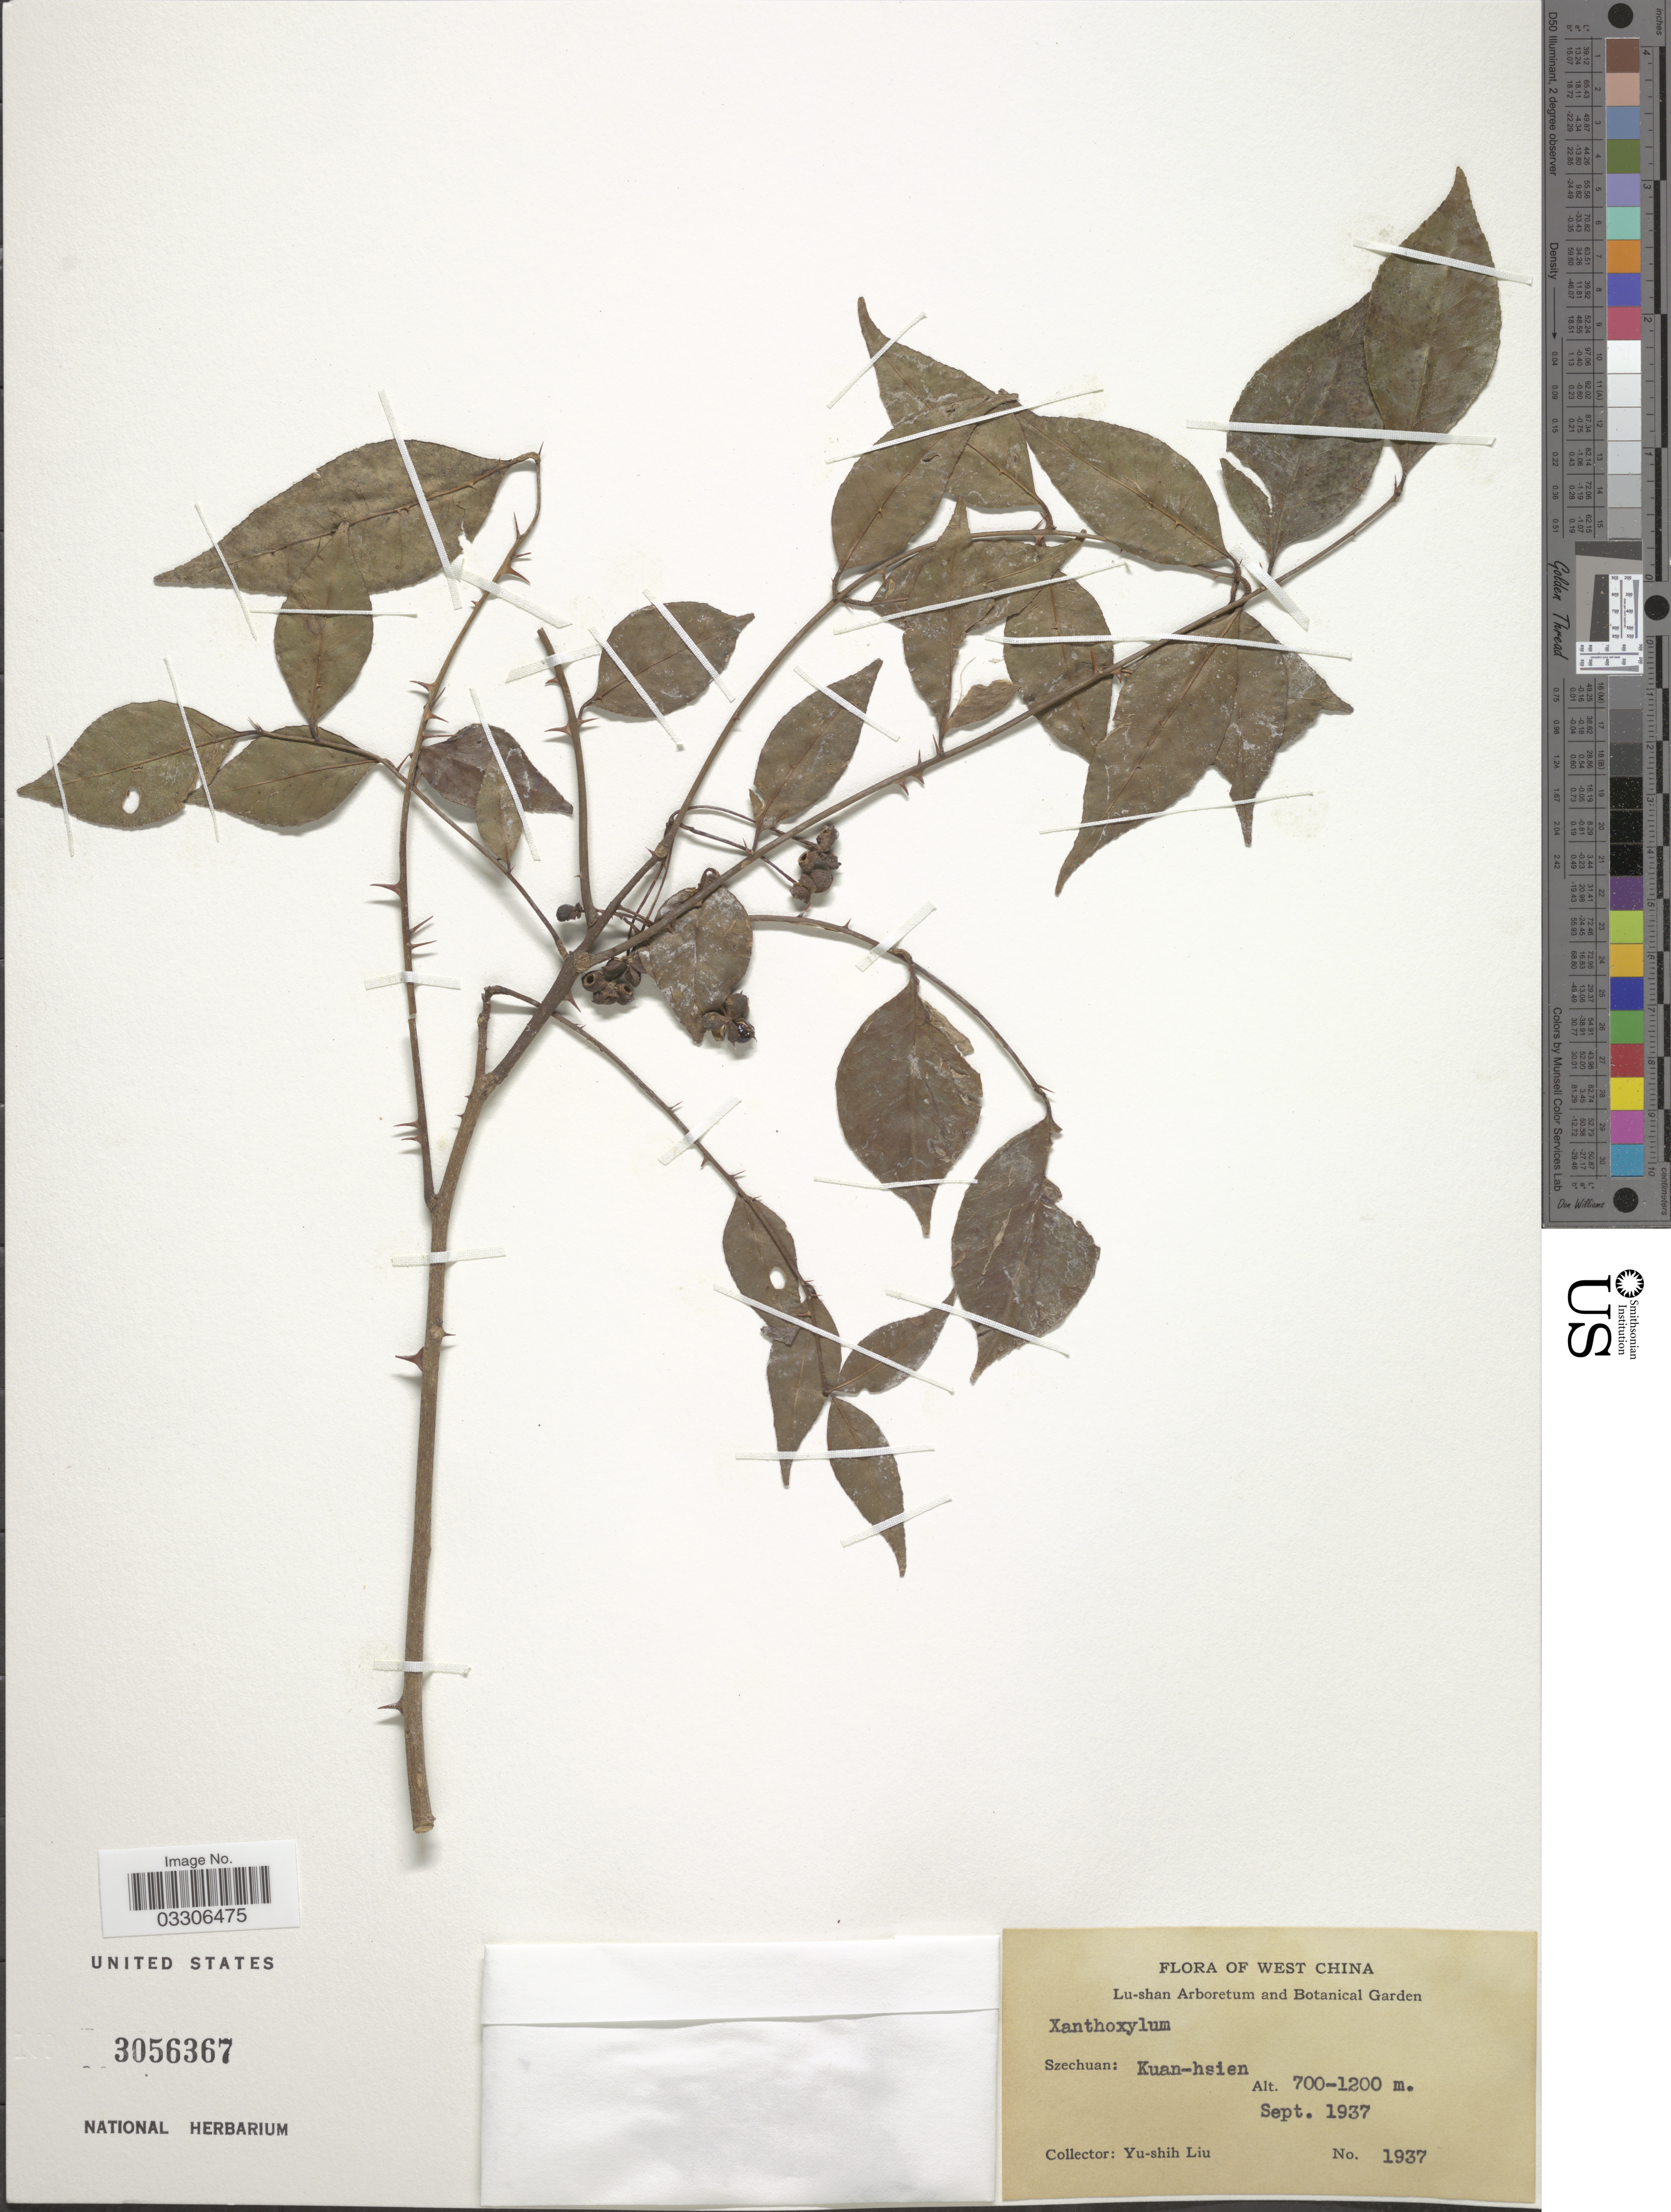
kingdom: Plantae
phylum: Tracheophyta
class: Magnoliopsida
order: Sapindales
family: Rutaceae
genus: Zanthoxylum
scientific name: Zanthoxylum sp.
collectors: Y.-S. Liu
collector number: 1937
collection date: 1937-09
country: China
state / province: Sichuan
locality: West China. Szechuan: Kuan-hsien.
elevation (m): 700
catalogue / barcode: US 3056367